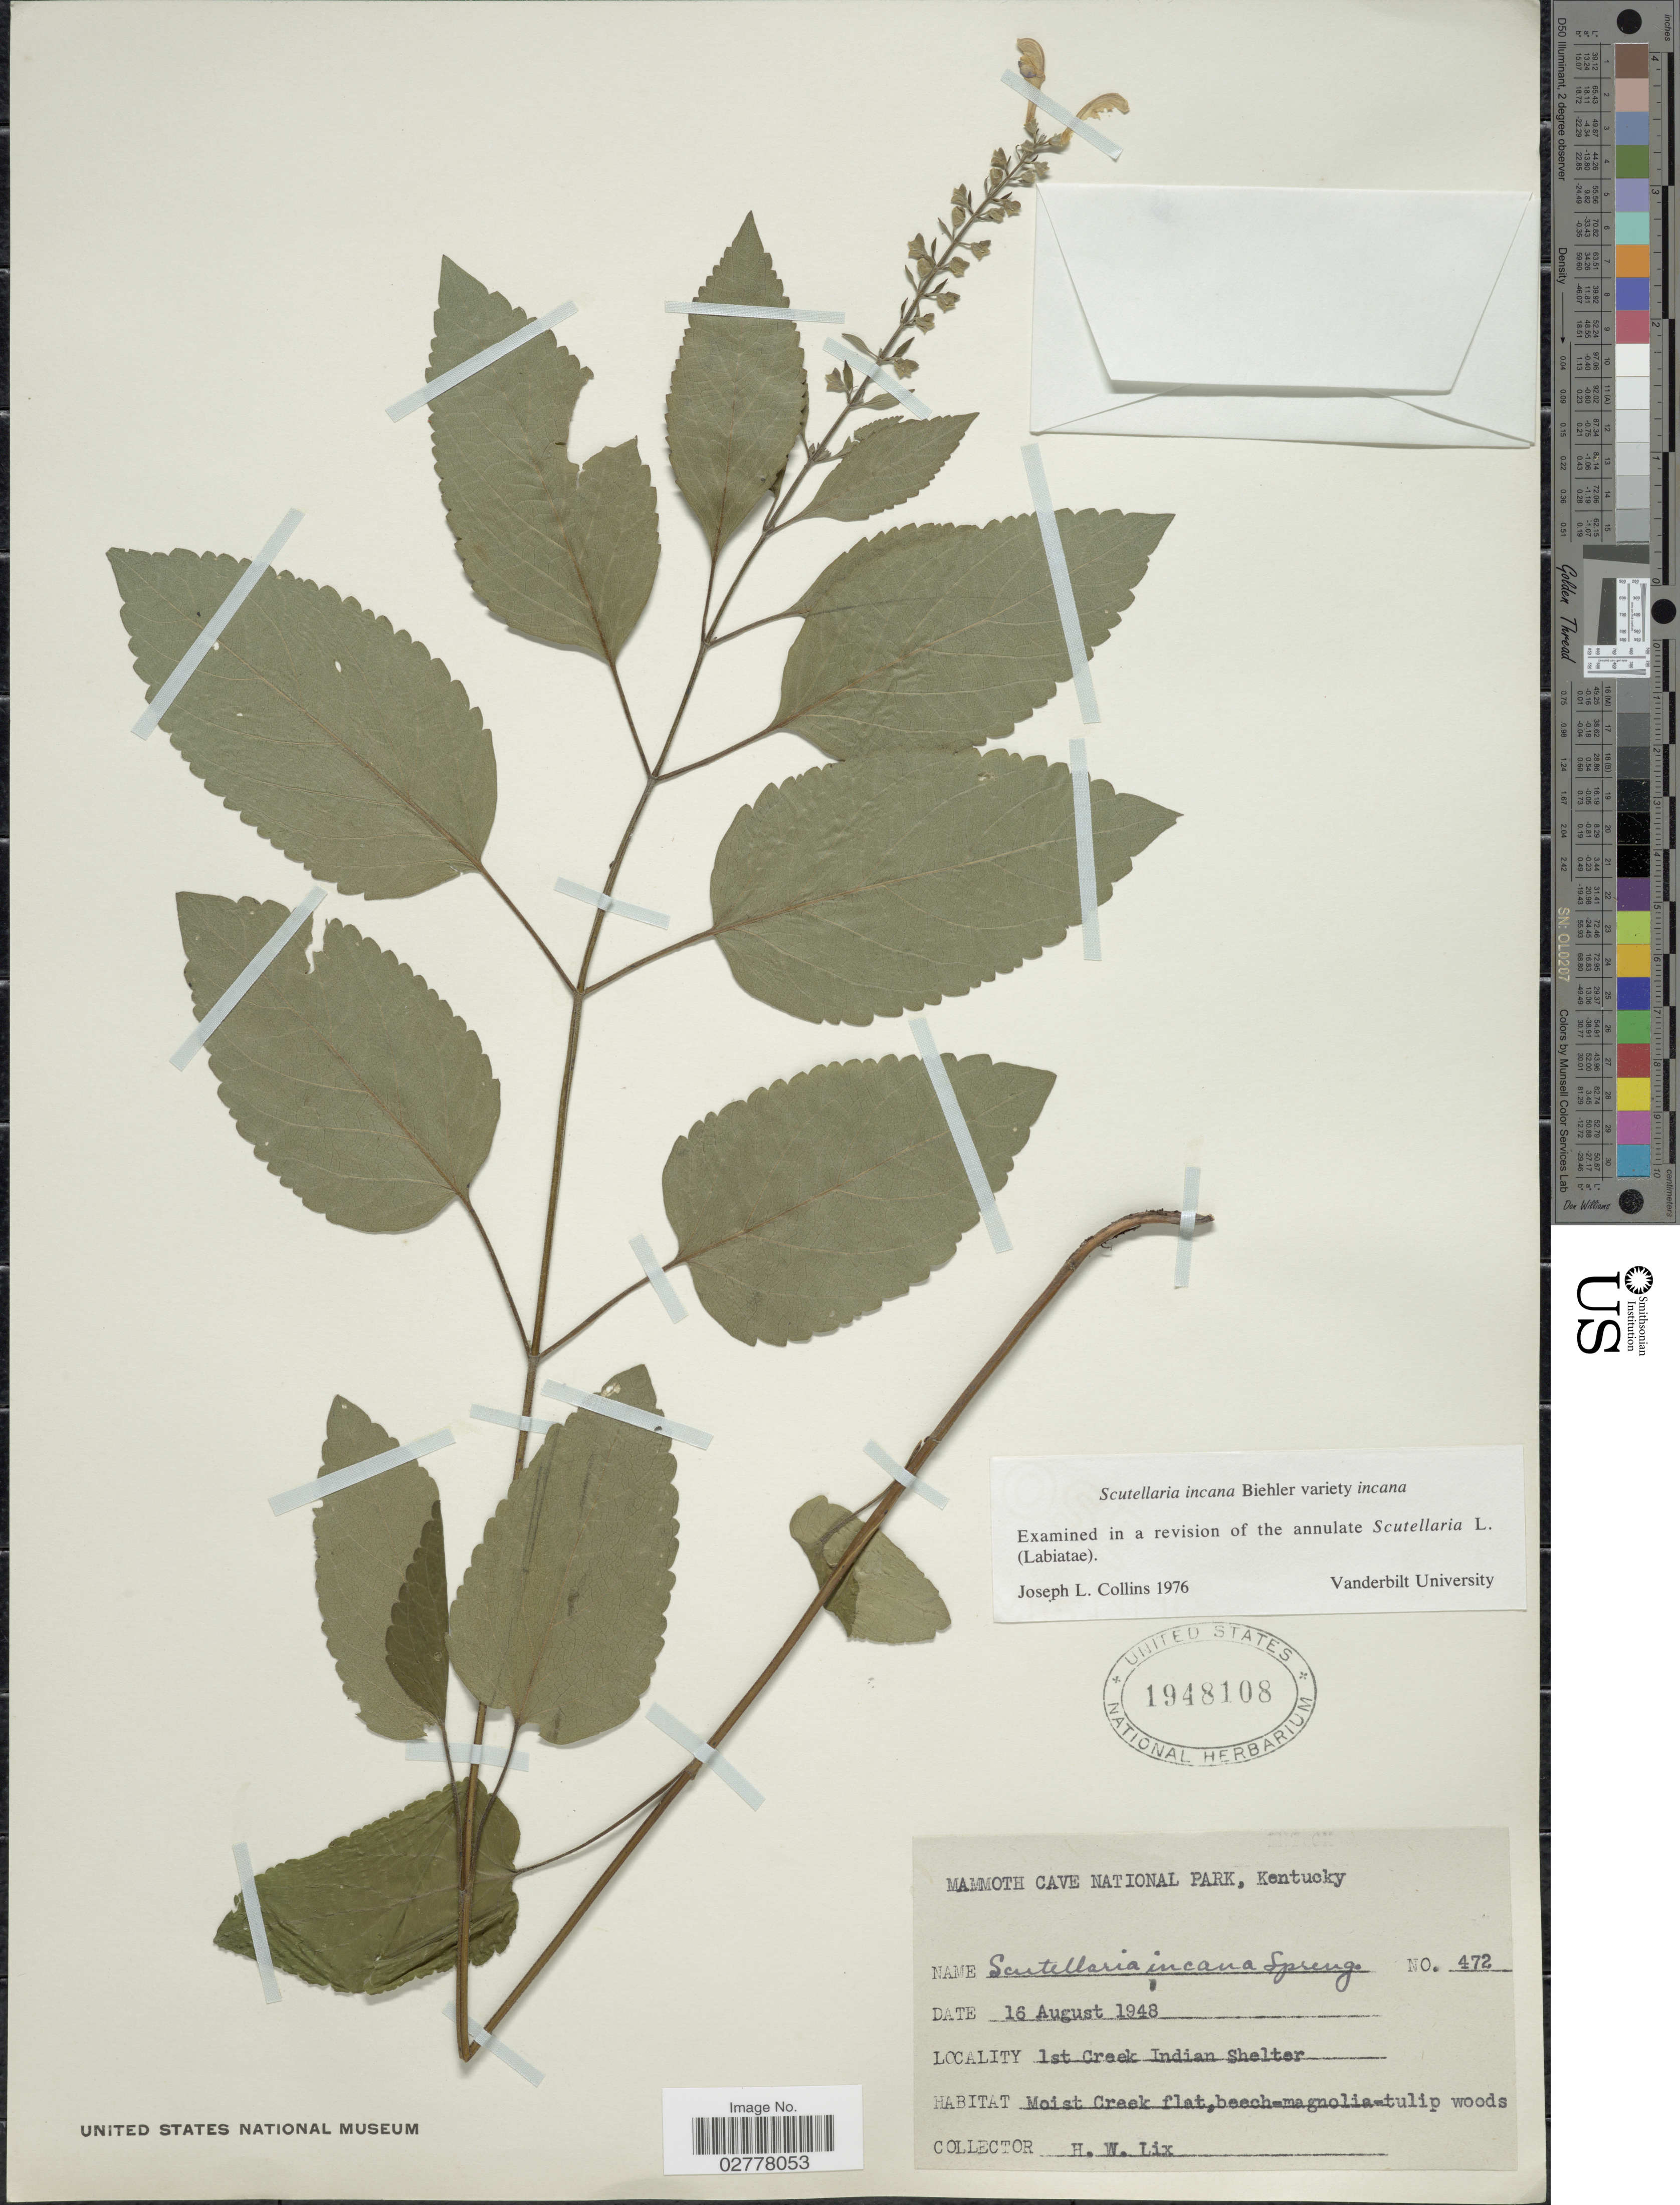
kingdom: Plantae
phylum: Tracheophyta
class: Magnoliopsida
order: Lamiales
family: Lamiaceae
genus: Scutellaria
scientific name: Scutellaria incana var. incana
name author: Biehler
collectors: H. W. Lix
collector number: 472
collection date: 1948-08-16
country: United States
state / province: Kentucky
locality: Mammoth Cave National Park. 1st Creek Indian Shelter.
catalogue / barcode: US 1948108